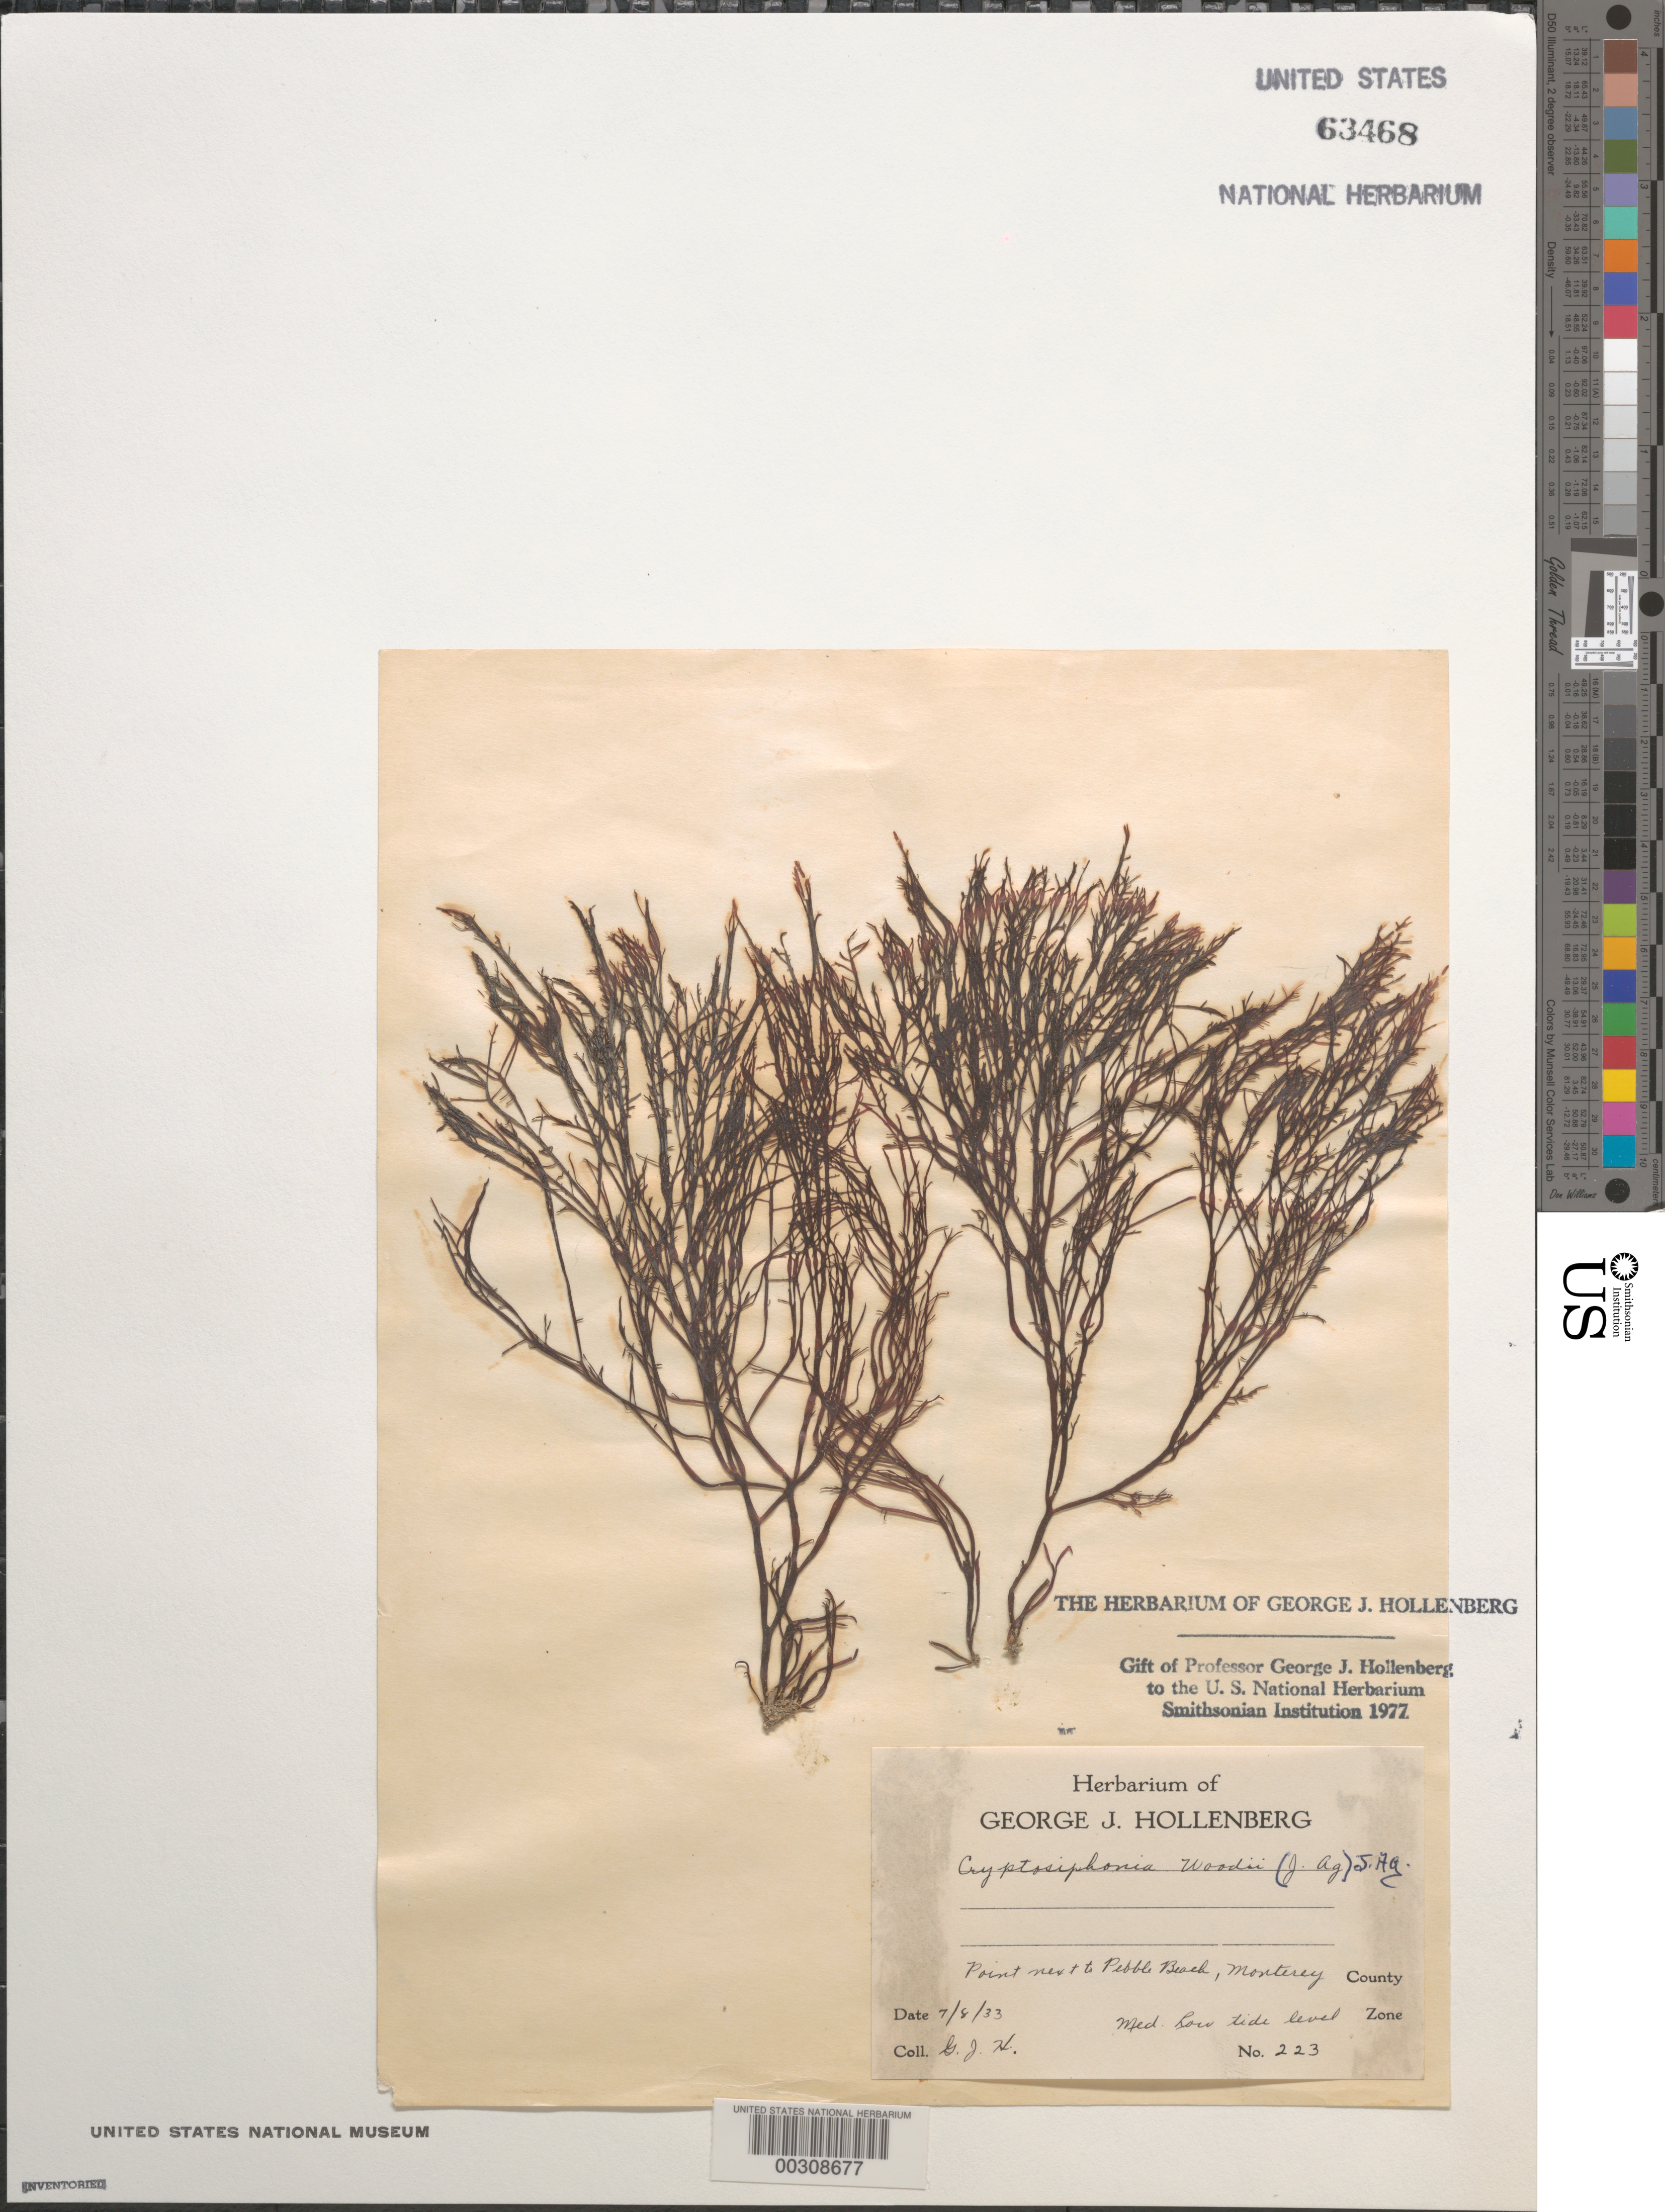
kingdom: Plantae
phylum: Rhodophyta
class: Florideophyceae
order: Gigartinales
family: Dumontiaceae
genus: Cryptosiphonia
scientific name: Cryptosiphonia woodii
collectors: G. Hollenberg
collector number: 223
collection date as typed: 7 Aug 33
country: United States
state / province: California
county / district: Monterey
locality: Point next to Pebble Beach, Monterey County. Med. low tide level Zone.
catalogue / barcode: US 63468